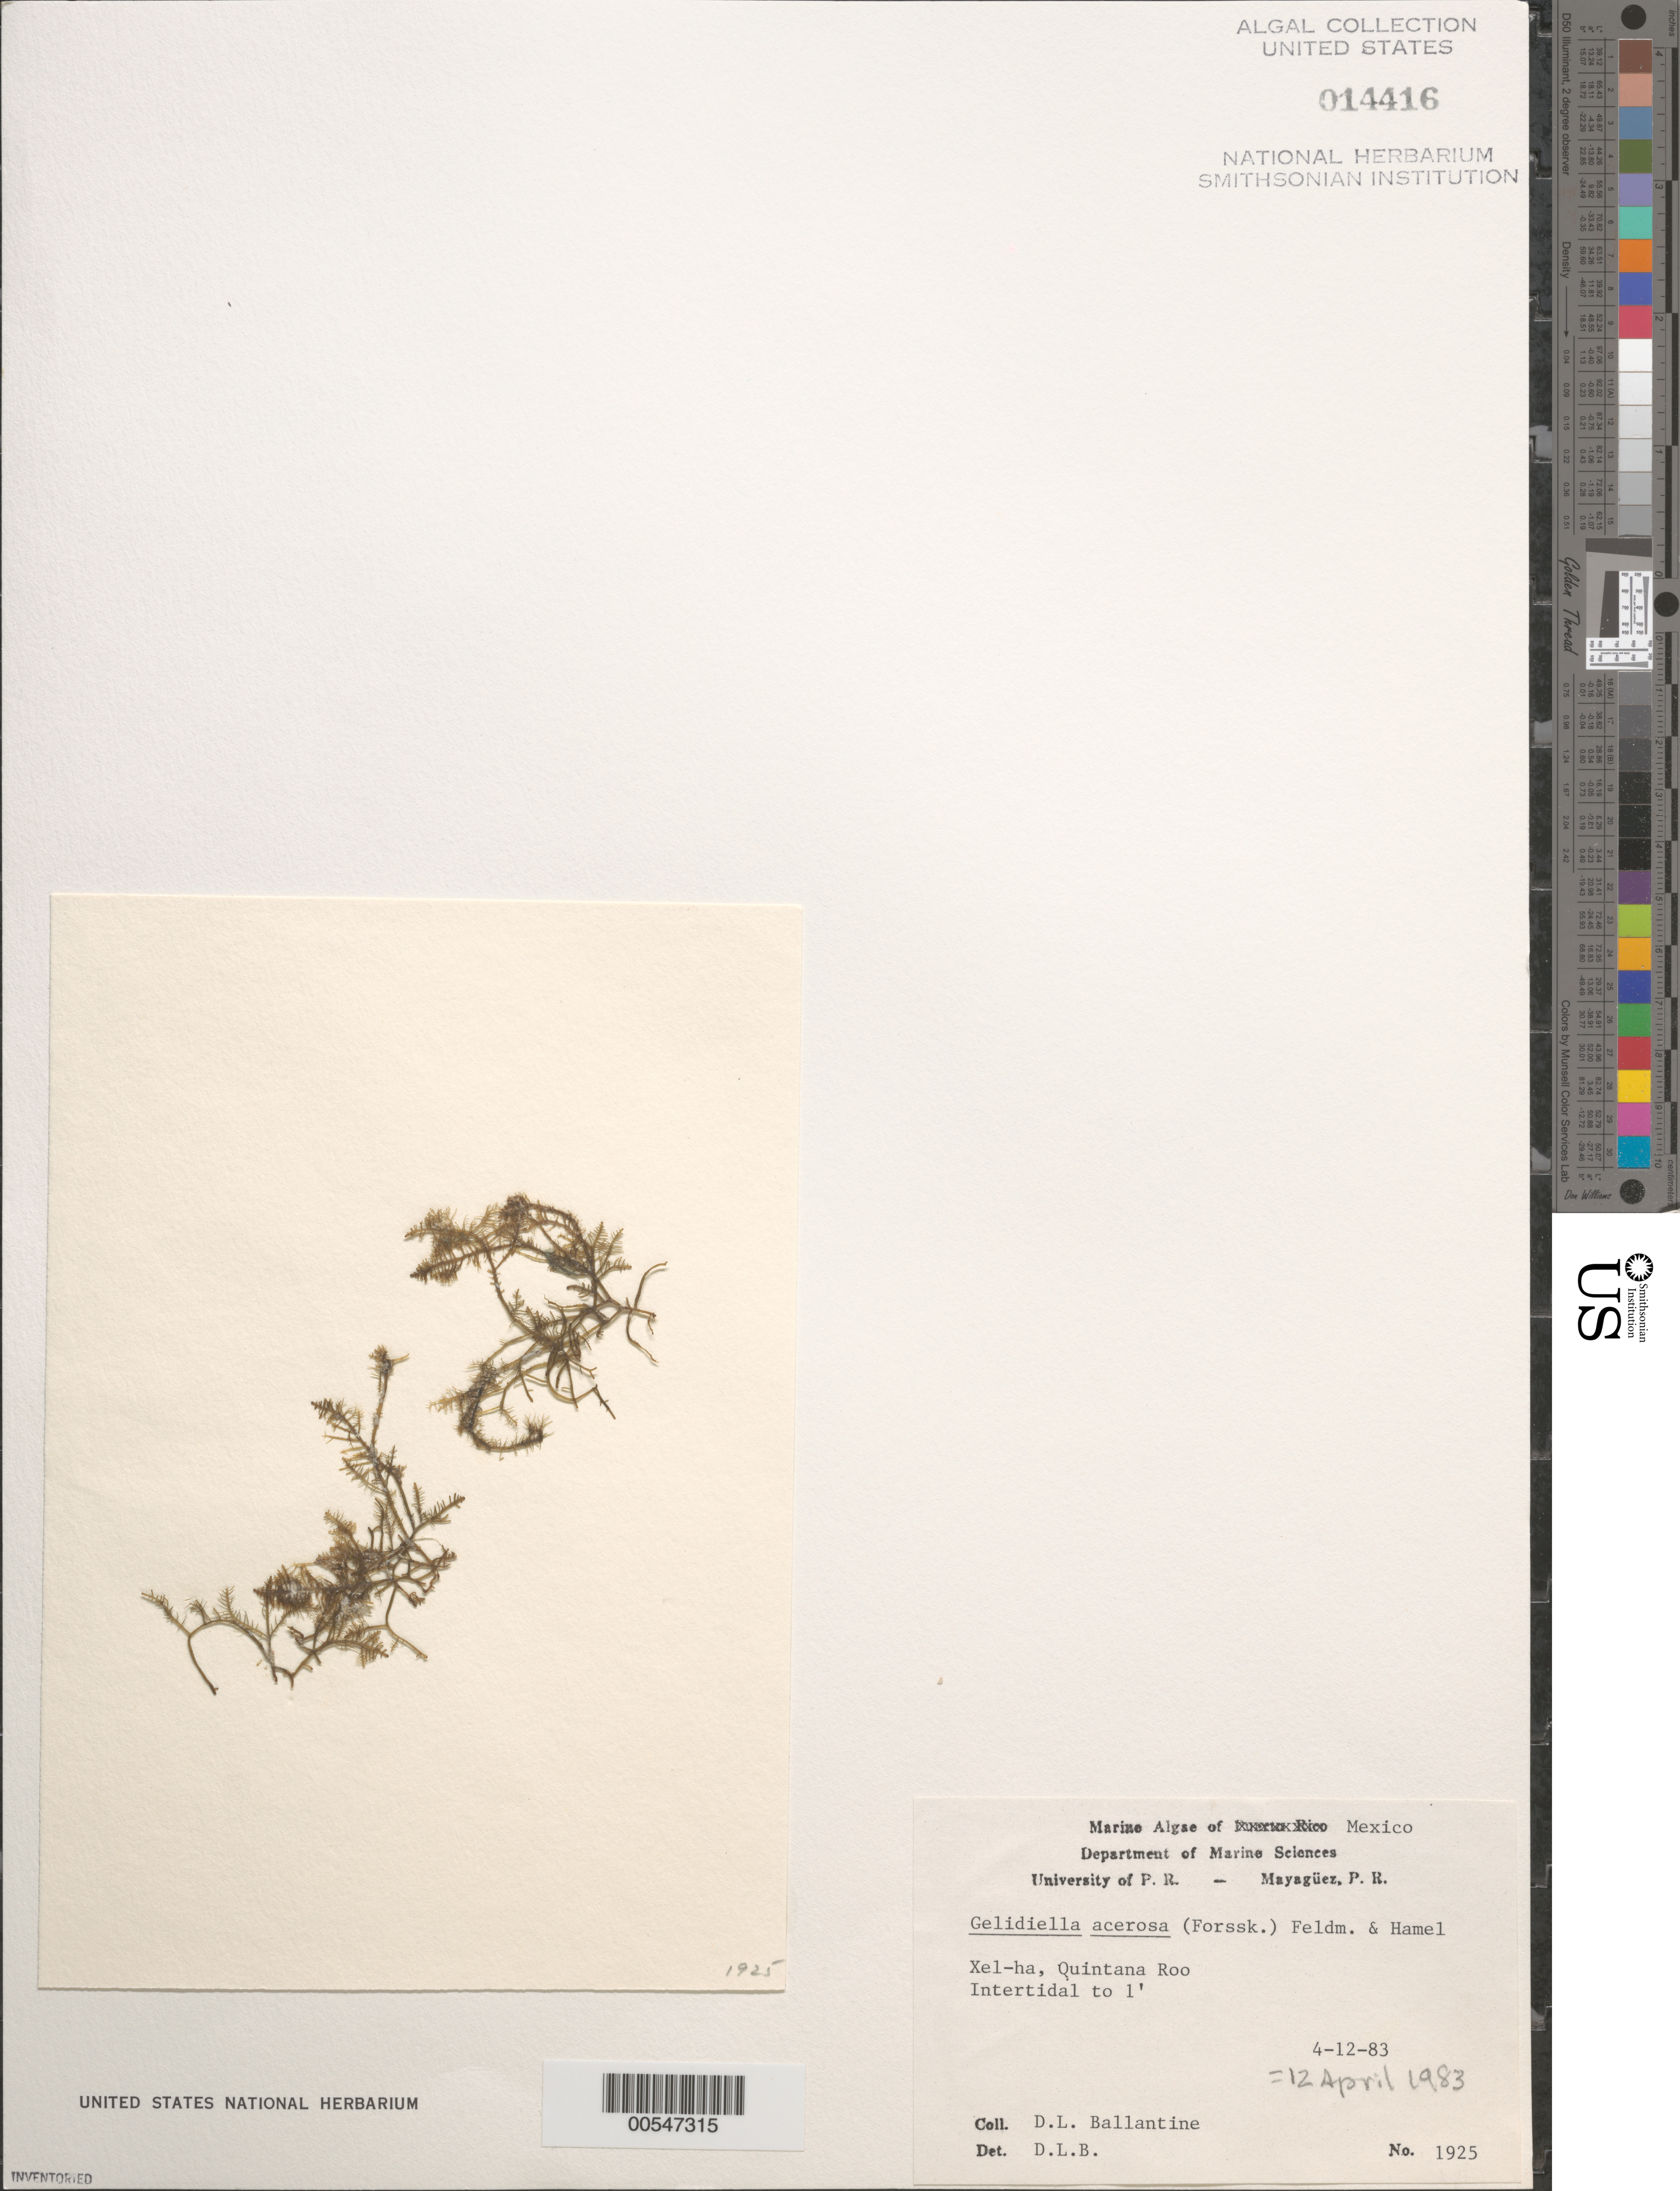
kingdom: Plantae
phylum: Rhodophyta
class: Florideophyceae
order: Gelidiales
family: Gelidiellaceae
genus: Gelidiella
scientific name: Gelidiella acerosa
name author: (Forssk.) Feldmann & G. Hamel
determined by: Ballantine, D. L.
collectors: D.L. Ballantine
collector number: DLB 1925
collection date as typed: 12 Apr 1983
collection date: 1983-04-12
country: Mexico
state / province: Quintana Roo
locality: Xel-ha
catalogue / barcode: US 14416